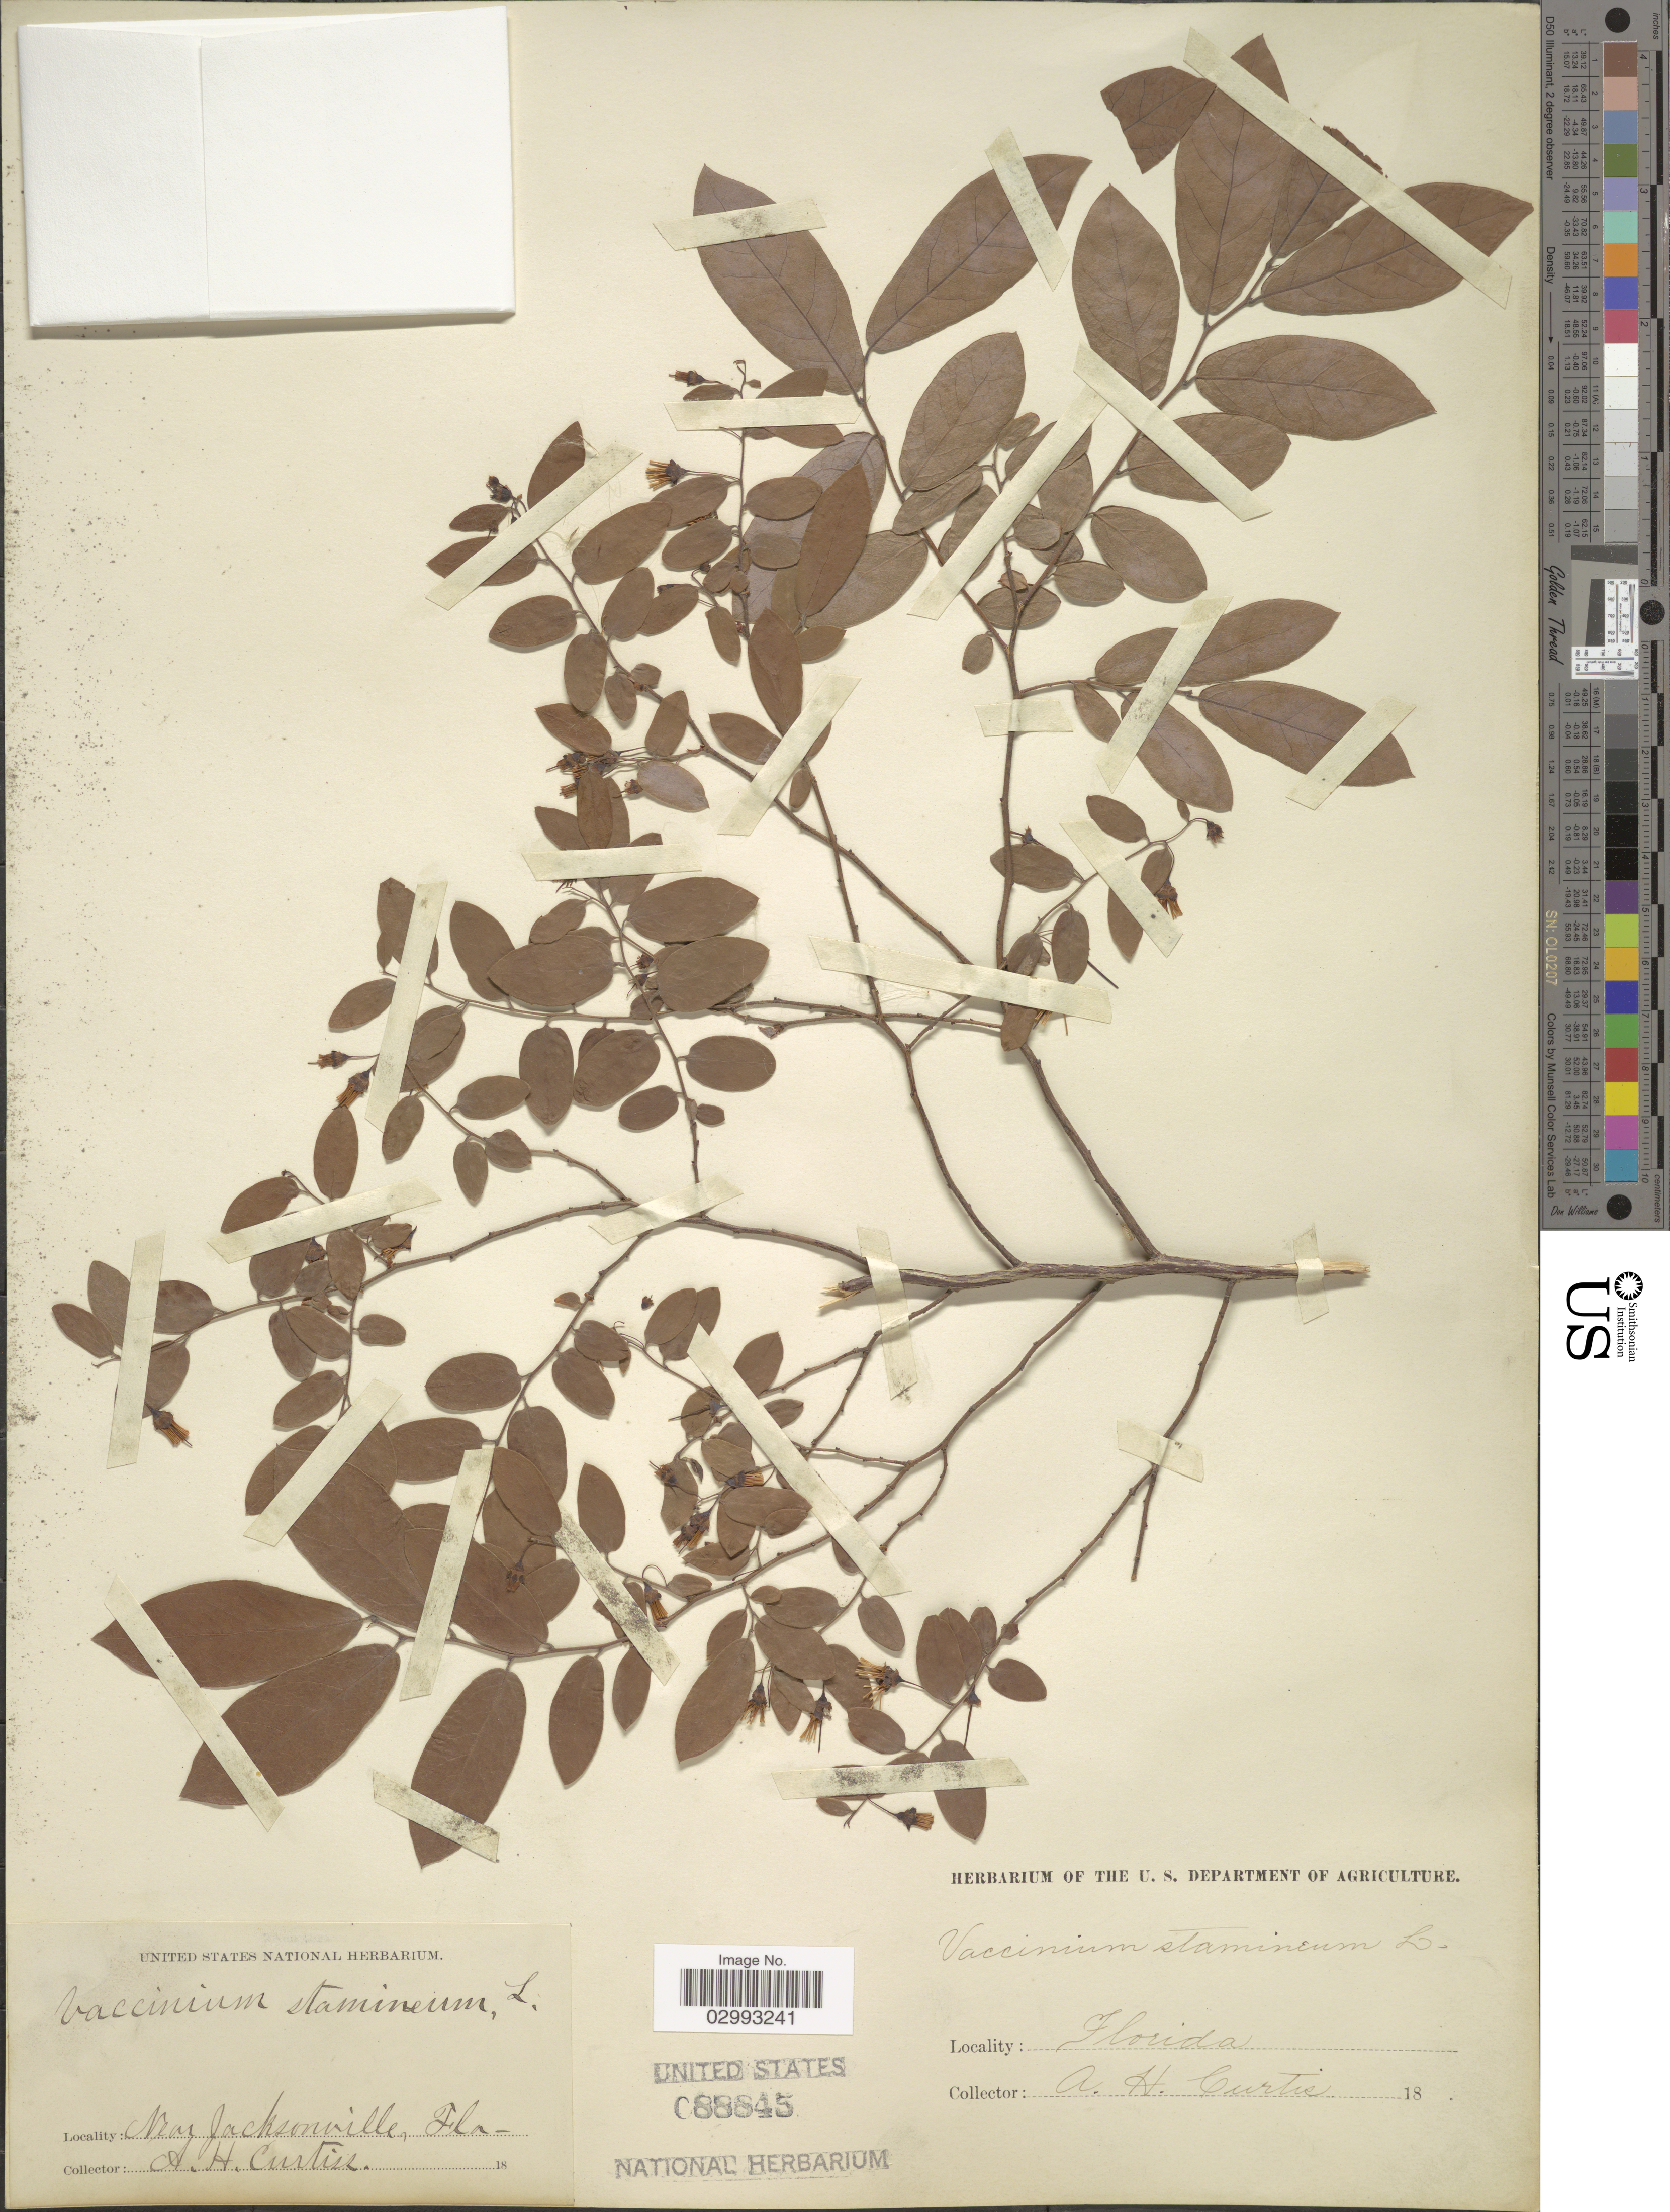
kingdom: Plantae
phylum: Tracheophyta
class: Magnoliopsida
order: Ericales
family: Ericaceae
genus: Polycodium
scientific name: Polycodium revolutum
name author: (Greene) Greene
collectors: A. H. Curtiss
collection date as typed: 18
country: United States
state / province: Florida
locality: Near Jacksonville.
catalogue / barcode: US 88845